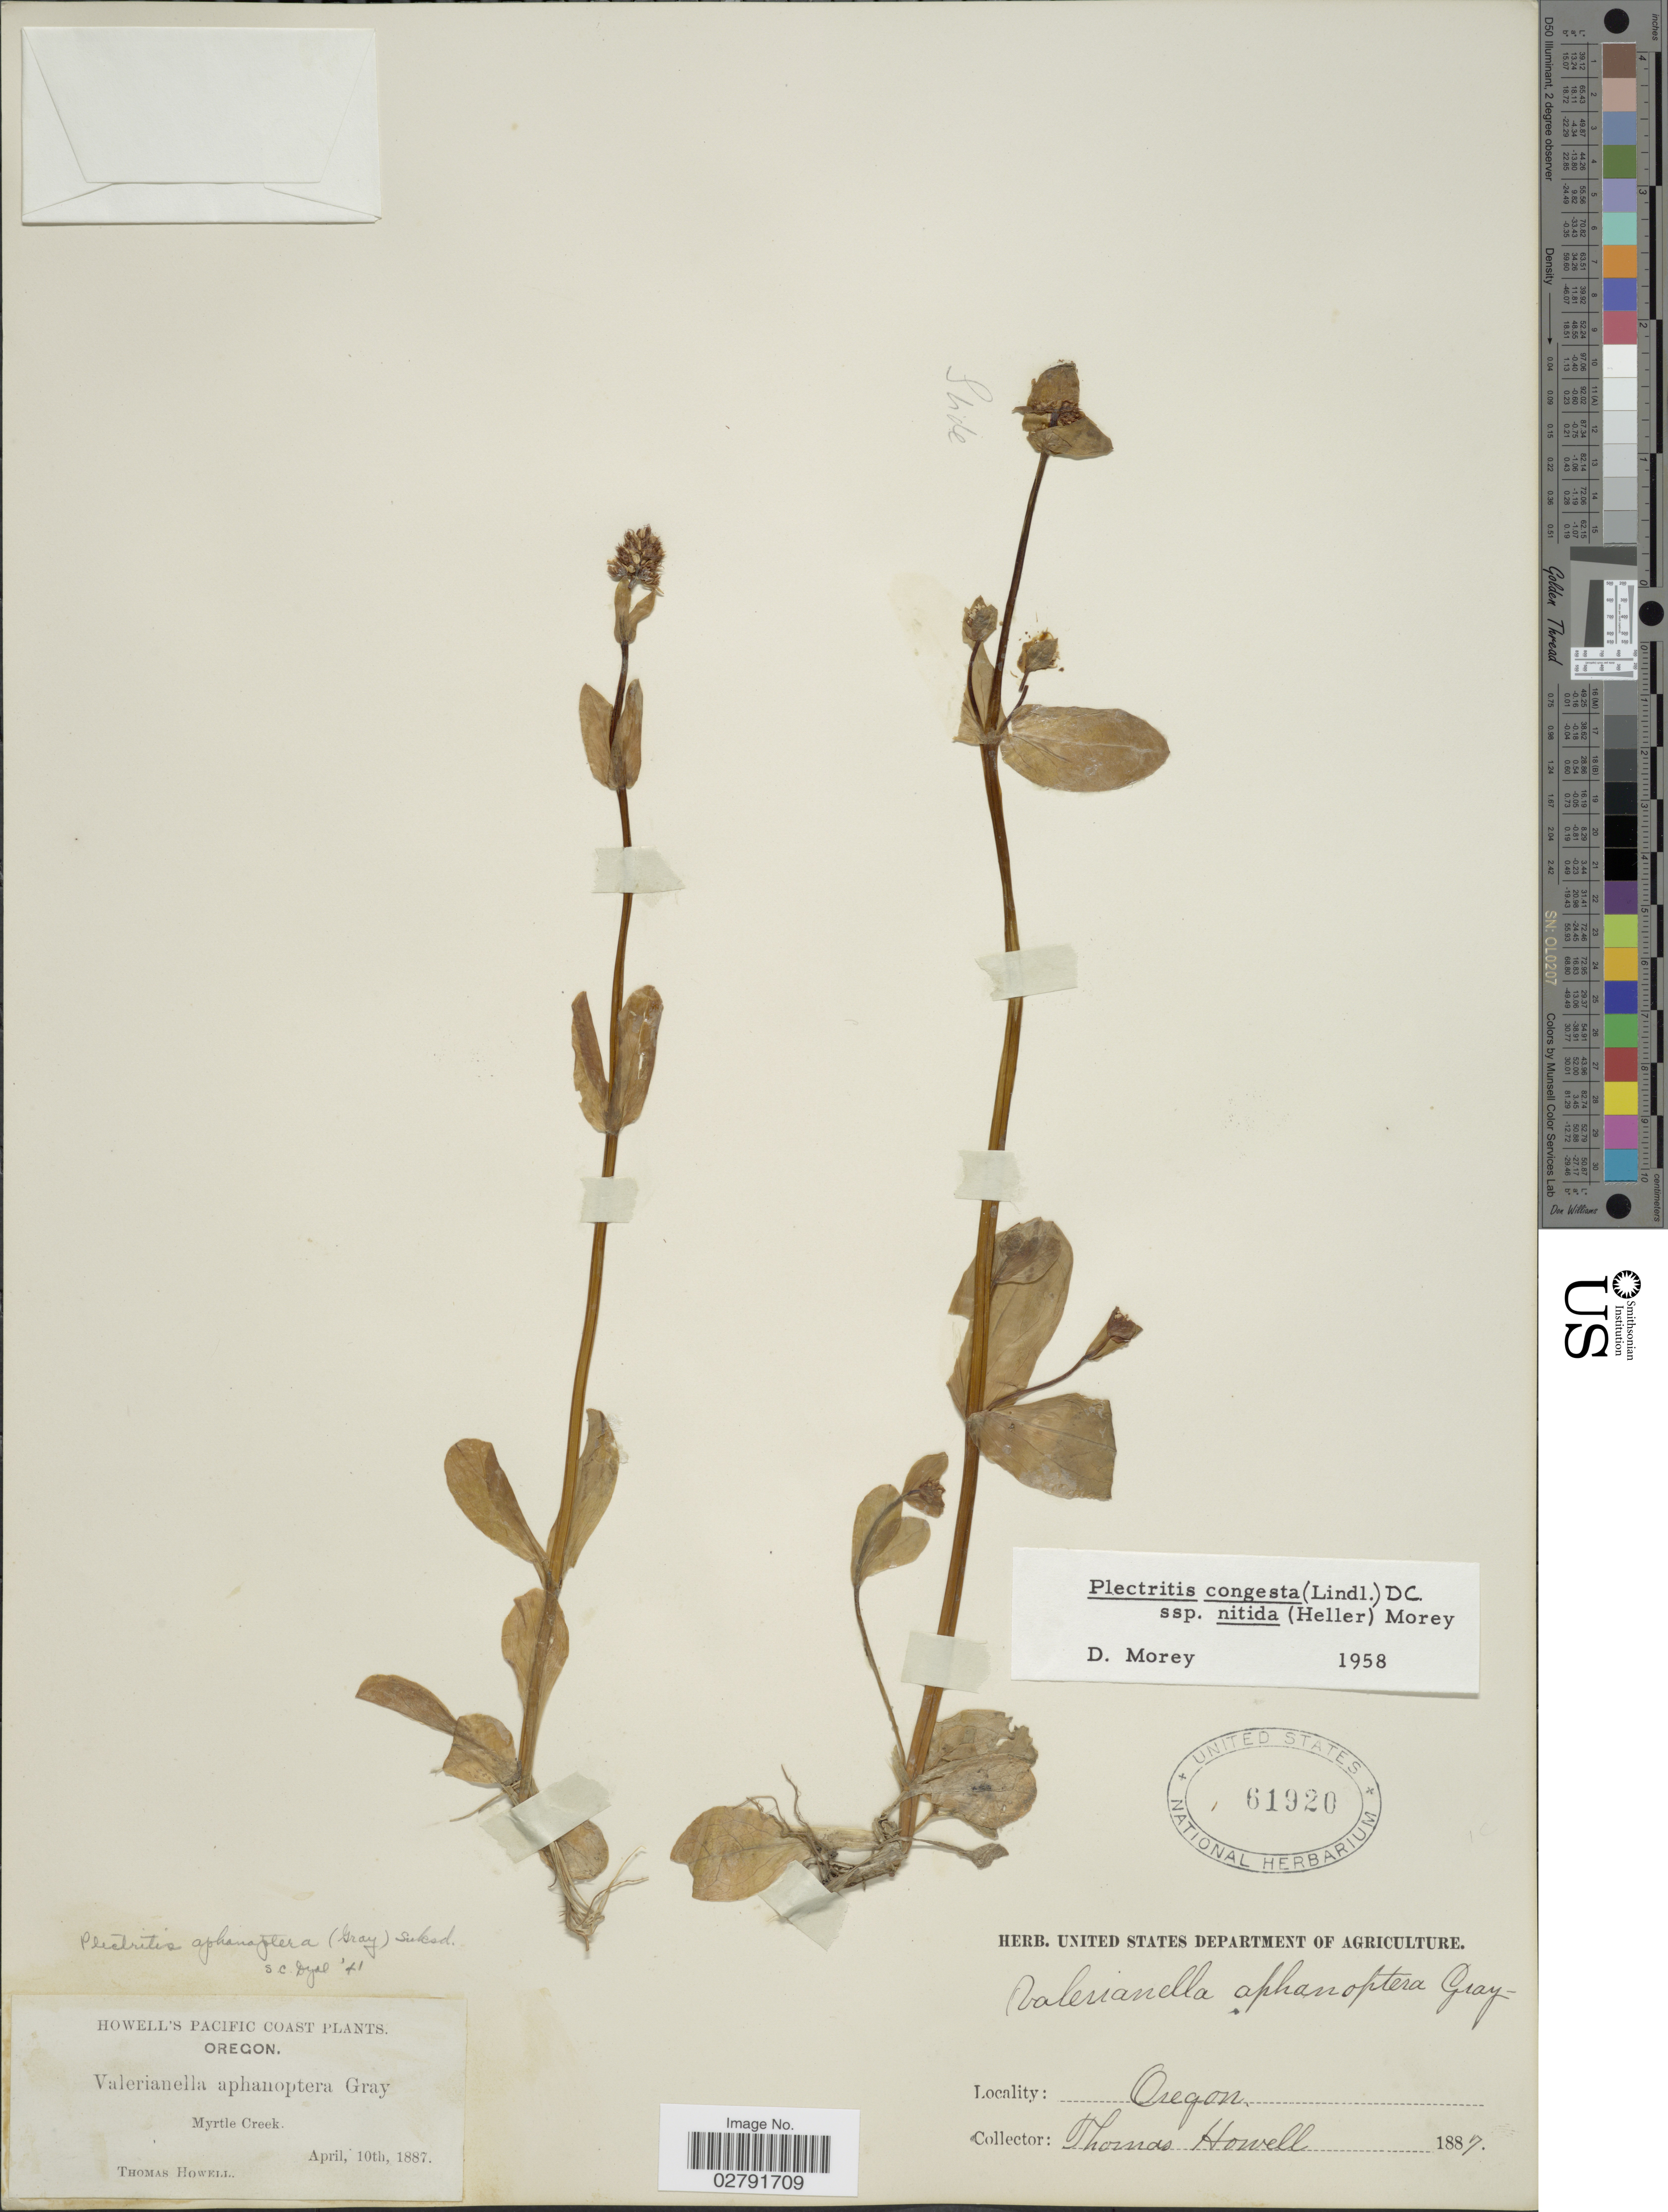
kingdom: Plantae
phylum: Tracheophyta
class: Magnoliopsida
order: Dipsacales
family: Caprifoliaceae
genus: Plectritis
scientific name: Plectritis congesta subsp. nitida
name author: (A. Heller) Morey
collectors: T. Howell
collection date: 1887-04-10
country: United States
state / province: Oregon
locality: Pacific Coast. Myrtle Creek.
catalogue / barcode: US 61920